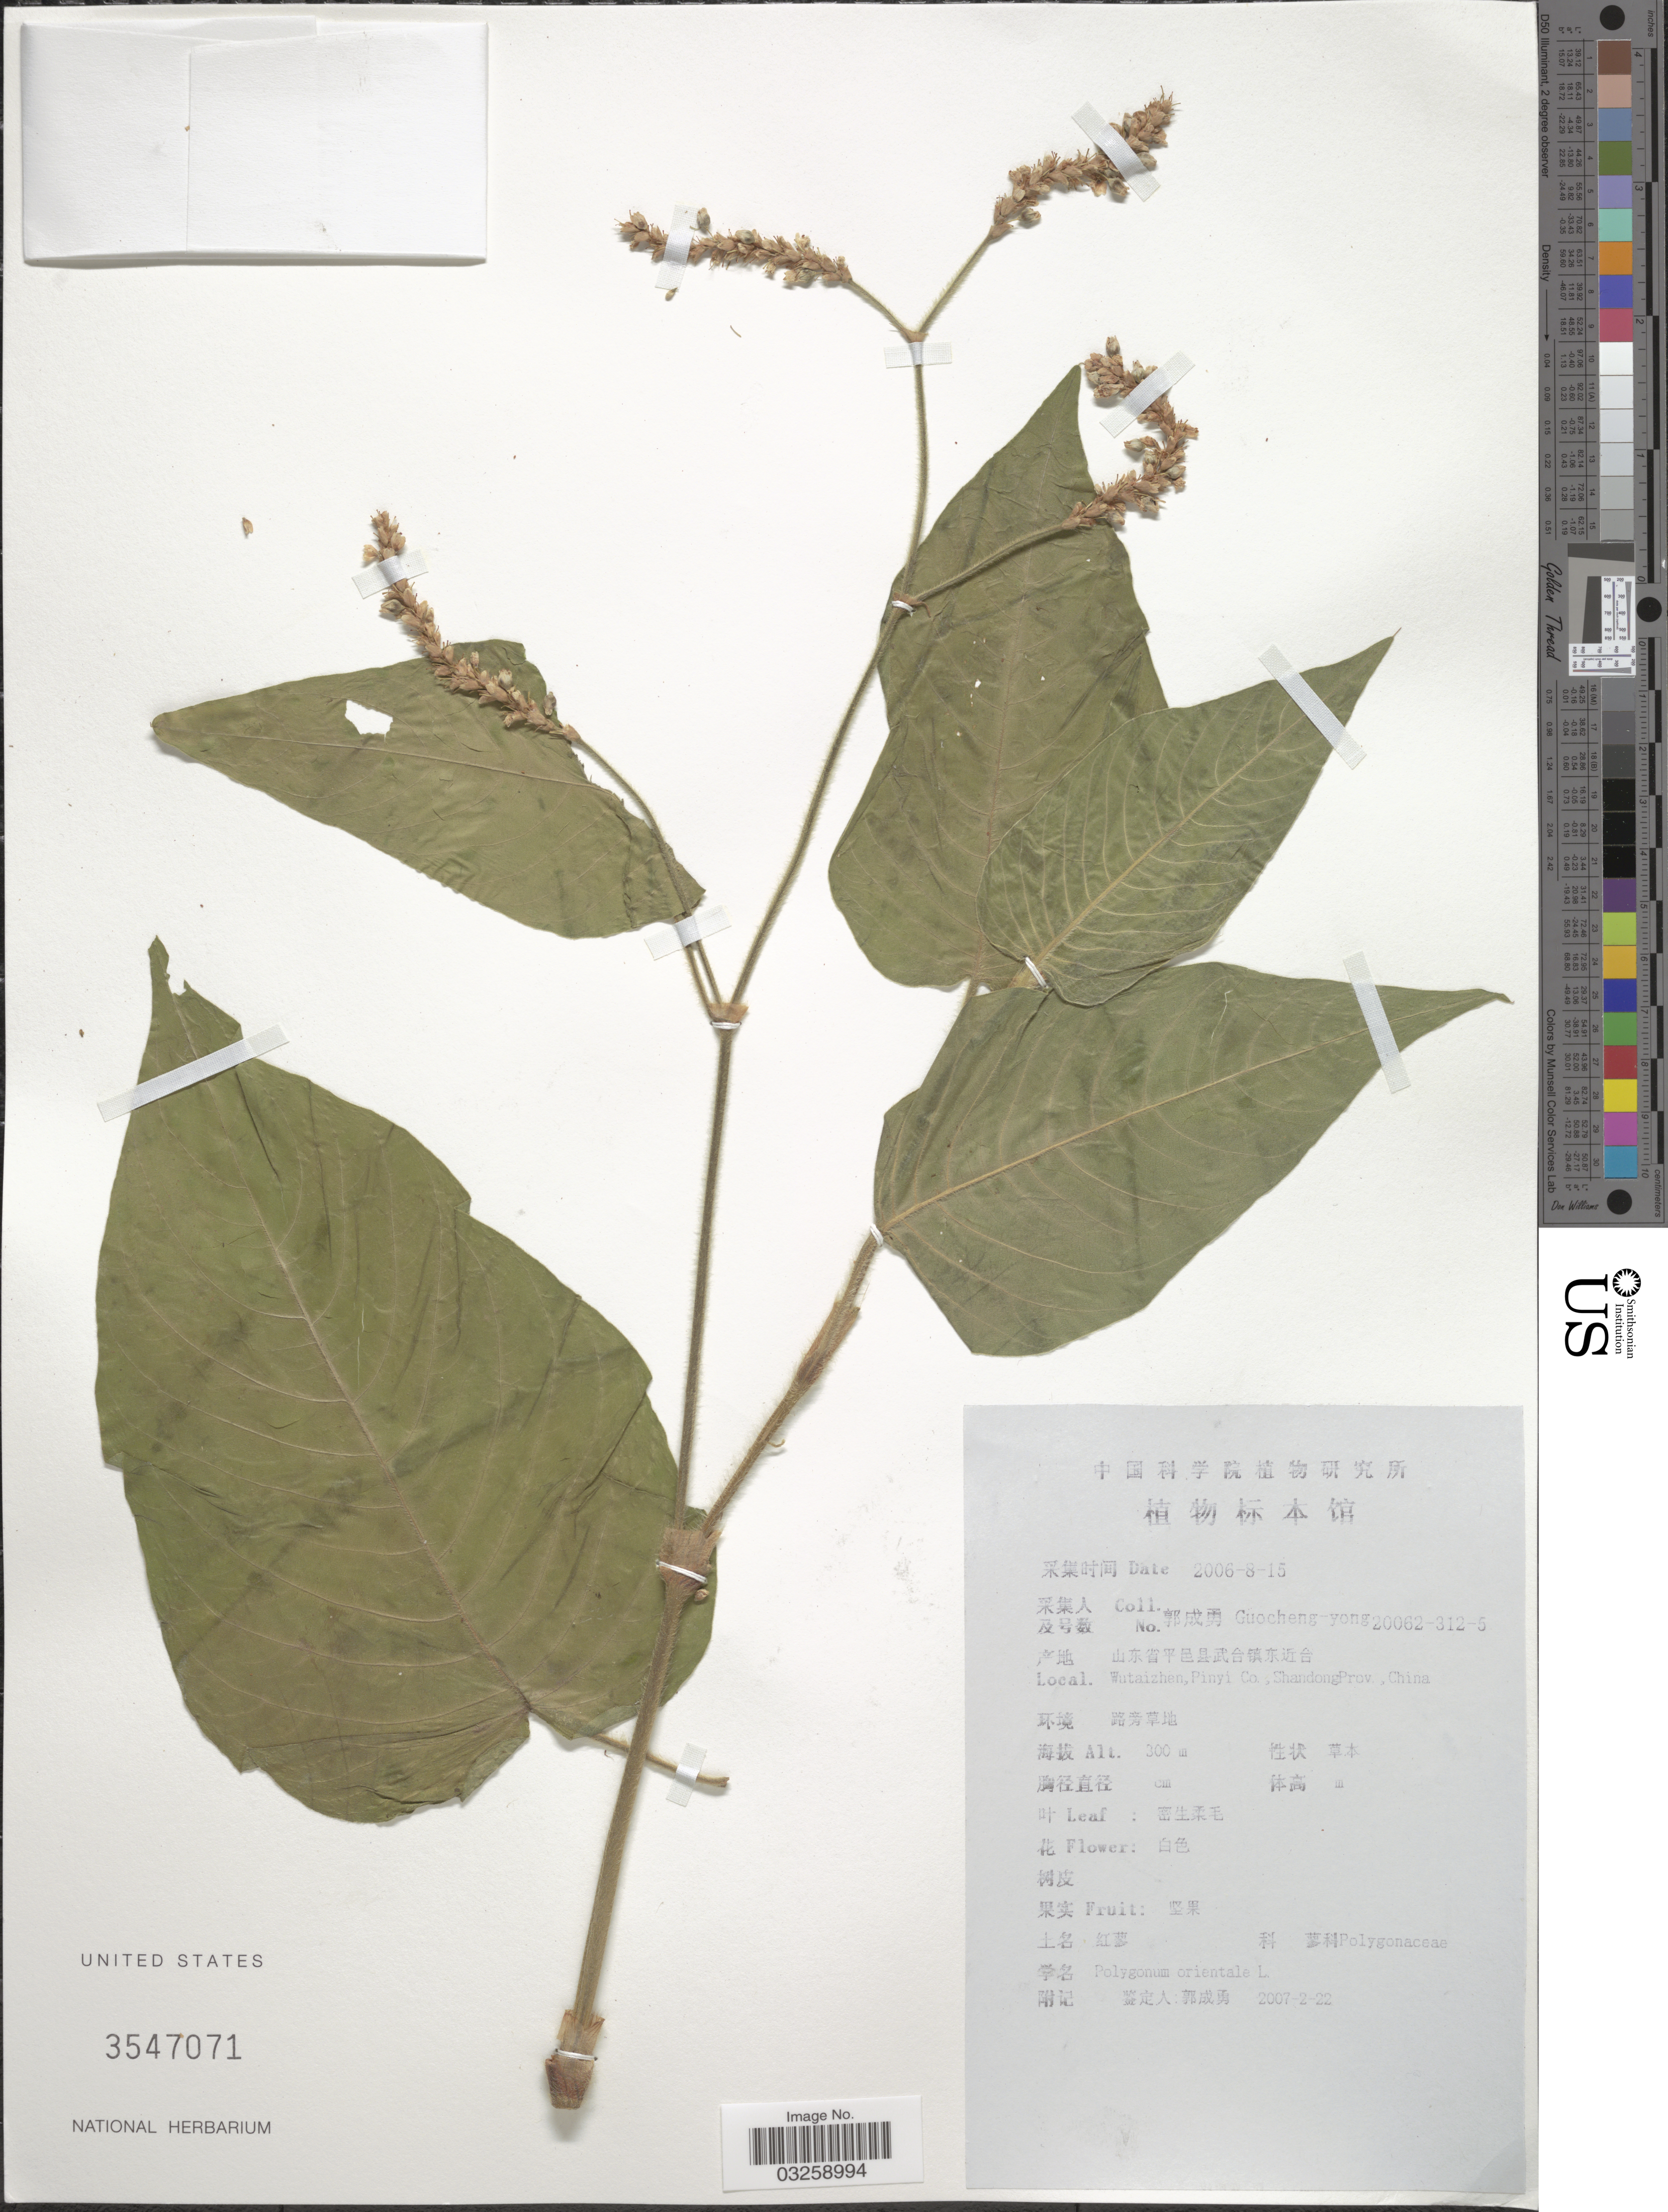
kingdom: Plantae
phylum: Tracheophyta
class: Magnoliopsida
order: Caryophyllales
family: Polygonaceae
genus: Polygonum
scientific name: Polygonum orientale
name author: L.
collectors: Guo cheng-yong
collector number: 20062-312-5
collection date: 2006-08-15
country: China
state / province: Shandong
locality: Wutaizhen, Pinyi Co., Shandong Prov.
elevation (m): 300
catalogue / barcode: US 3547071